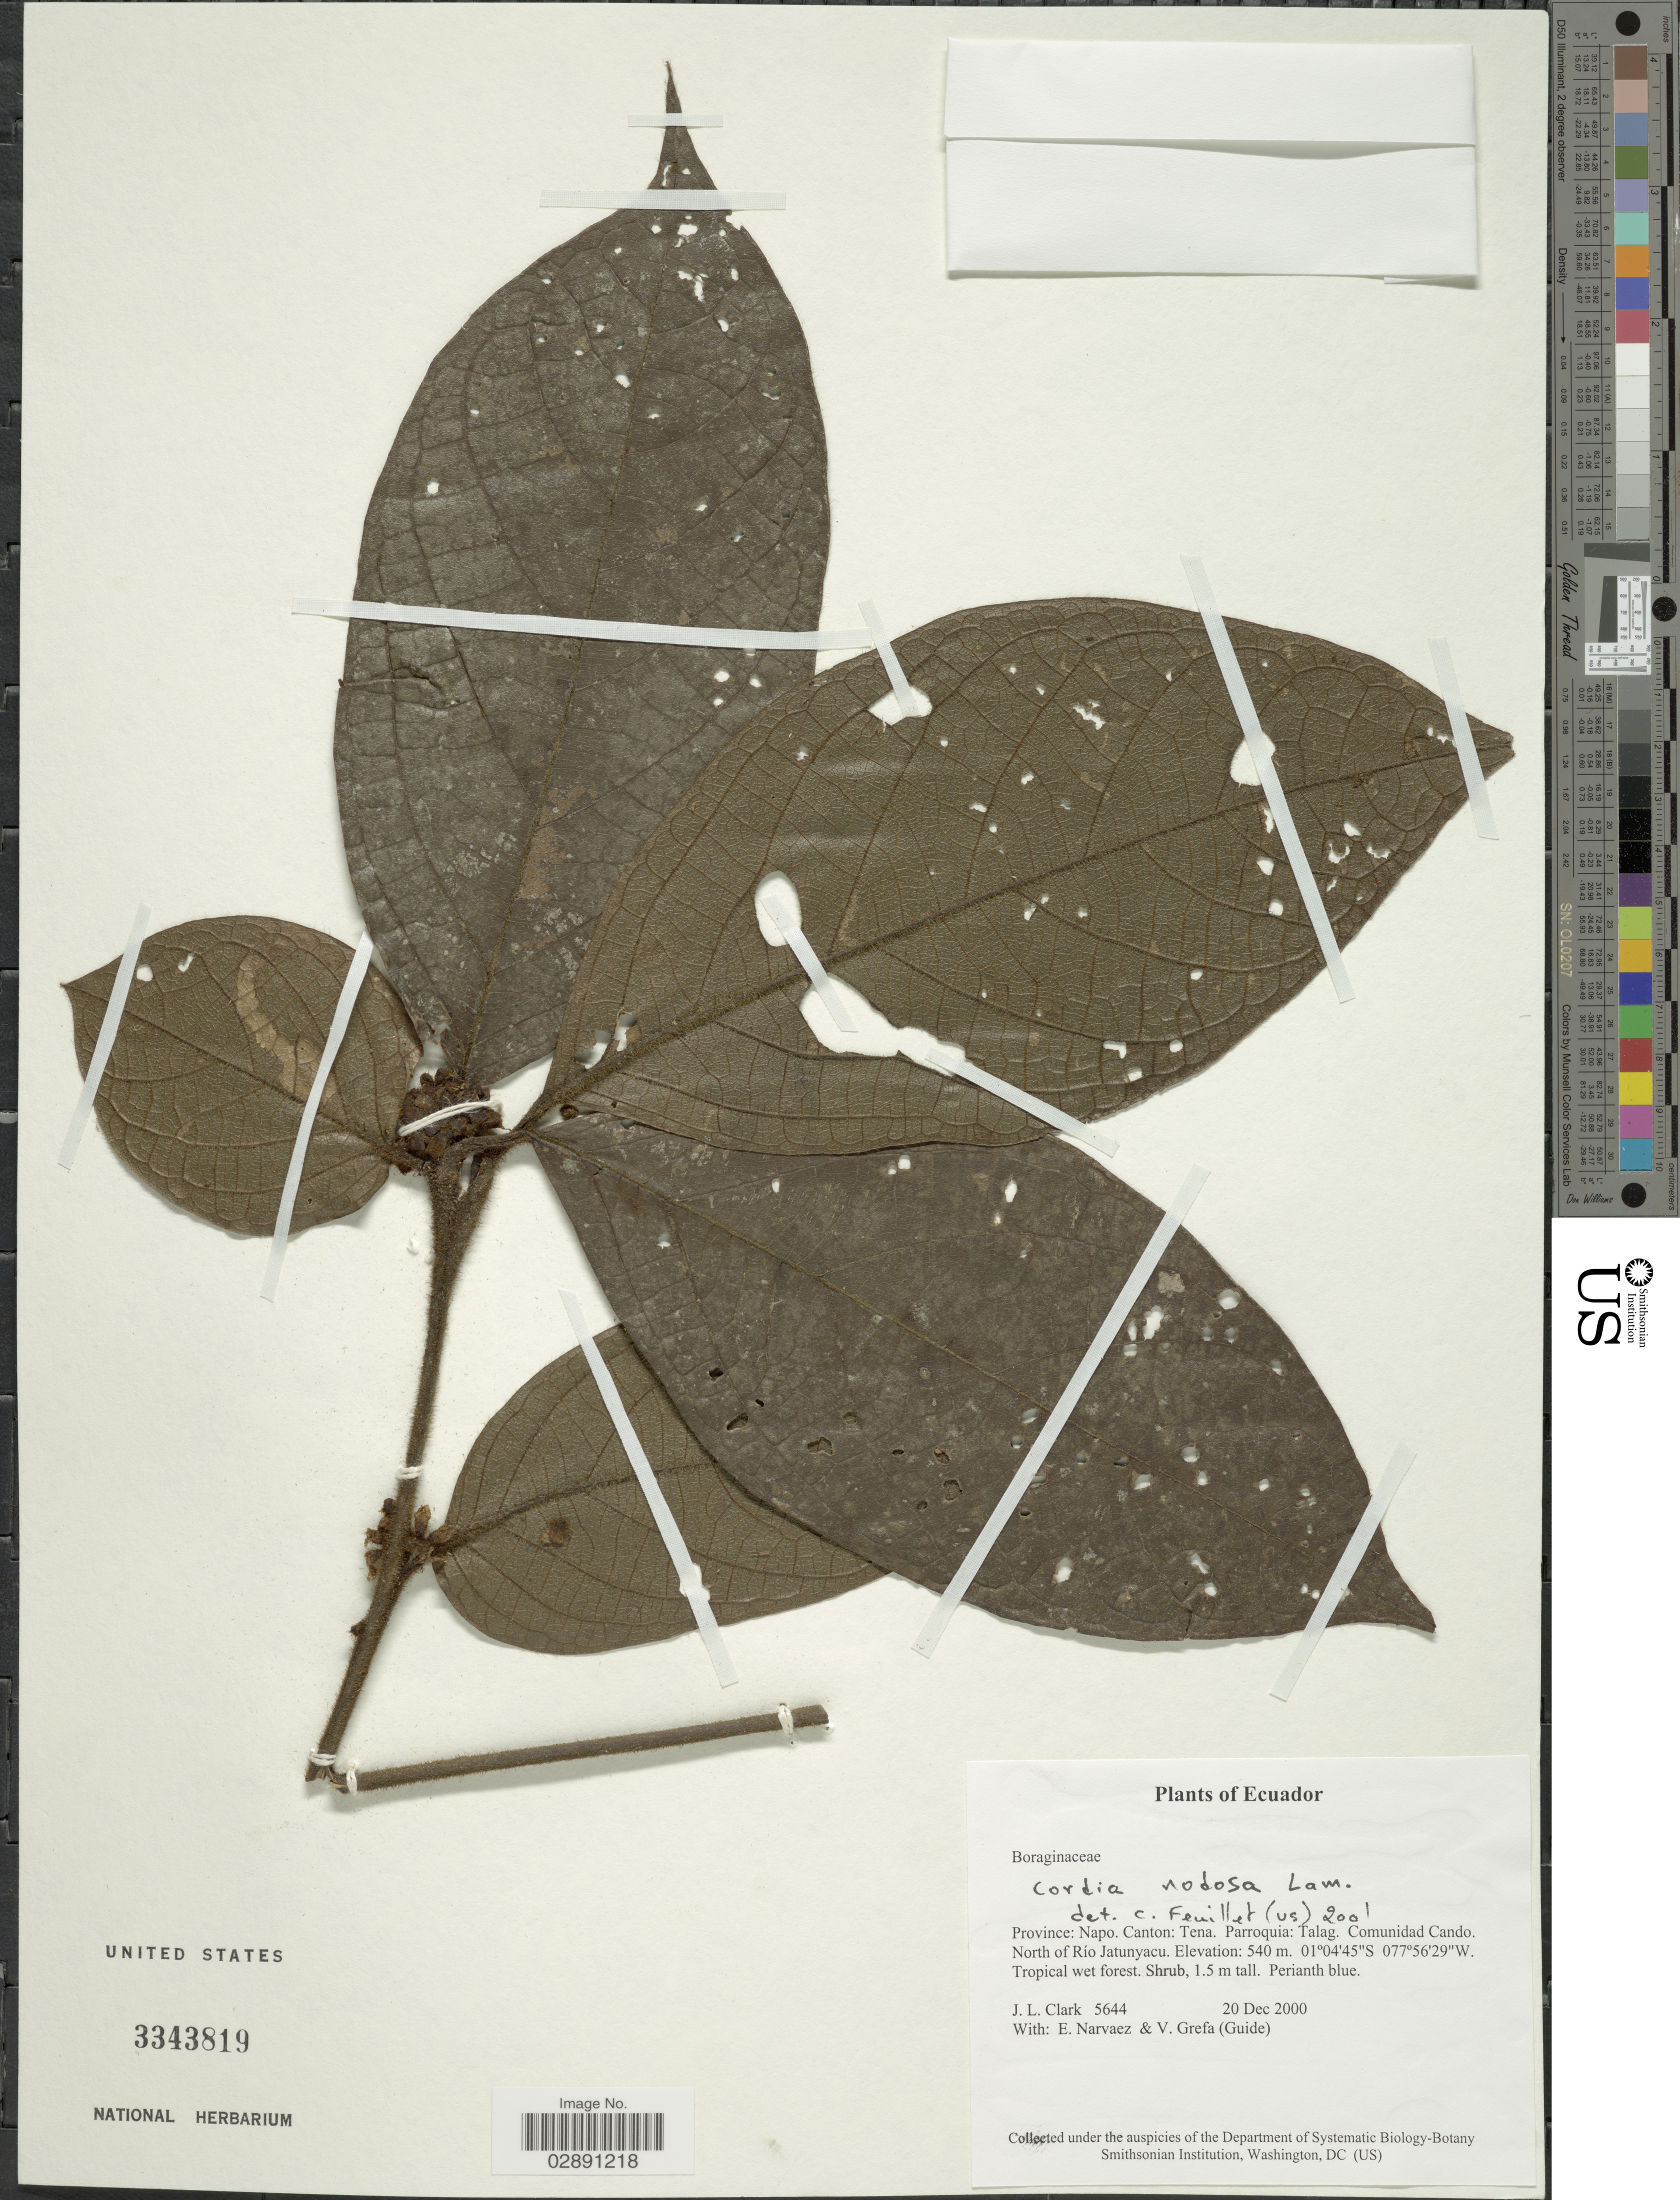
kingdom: Plantae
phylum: Tracheophyta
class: Magnoliopsida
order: Boraginales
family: Cordiaceae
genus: Cordia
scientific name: Cordia nodosa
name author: Lam.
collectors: J. L. Clark, E. Narváez & V. Grefa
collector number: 5644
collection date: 2000-12-20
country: Ecuador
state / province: Napo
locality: Canton: Tena. Parroquia: Talag. Comunidad Cando. North of Río Jatunyacu.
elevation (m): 540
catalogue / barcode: US 3343819